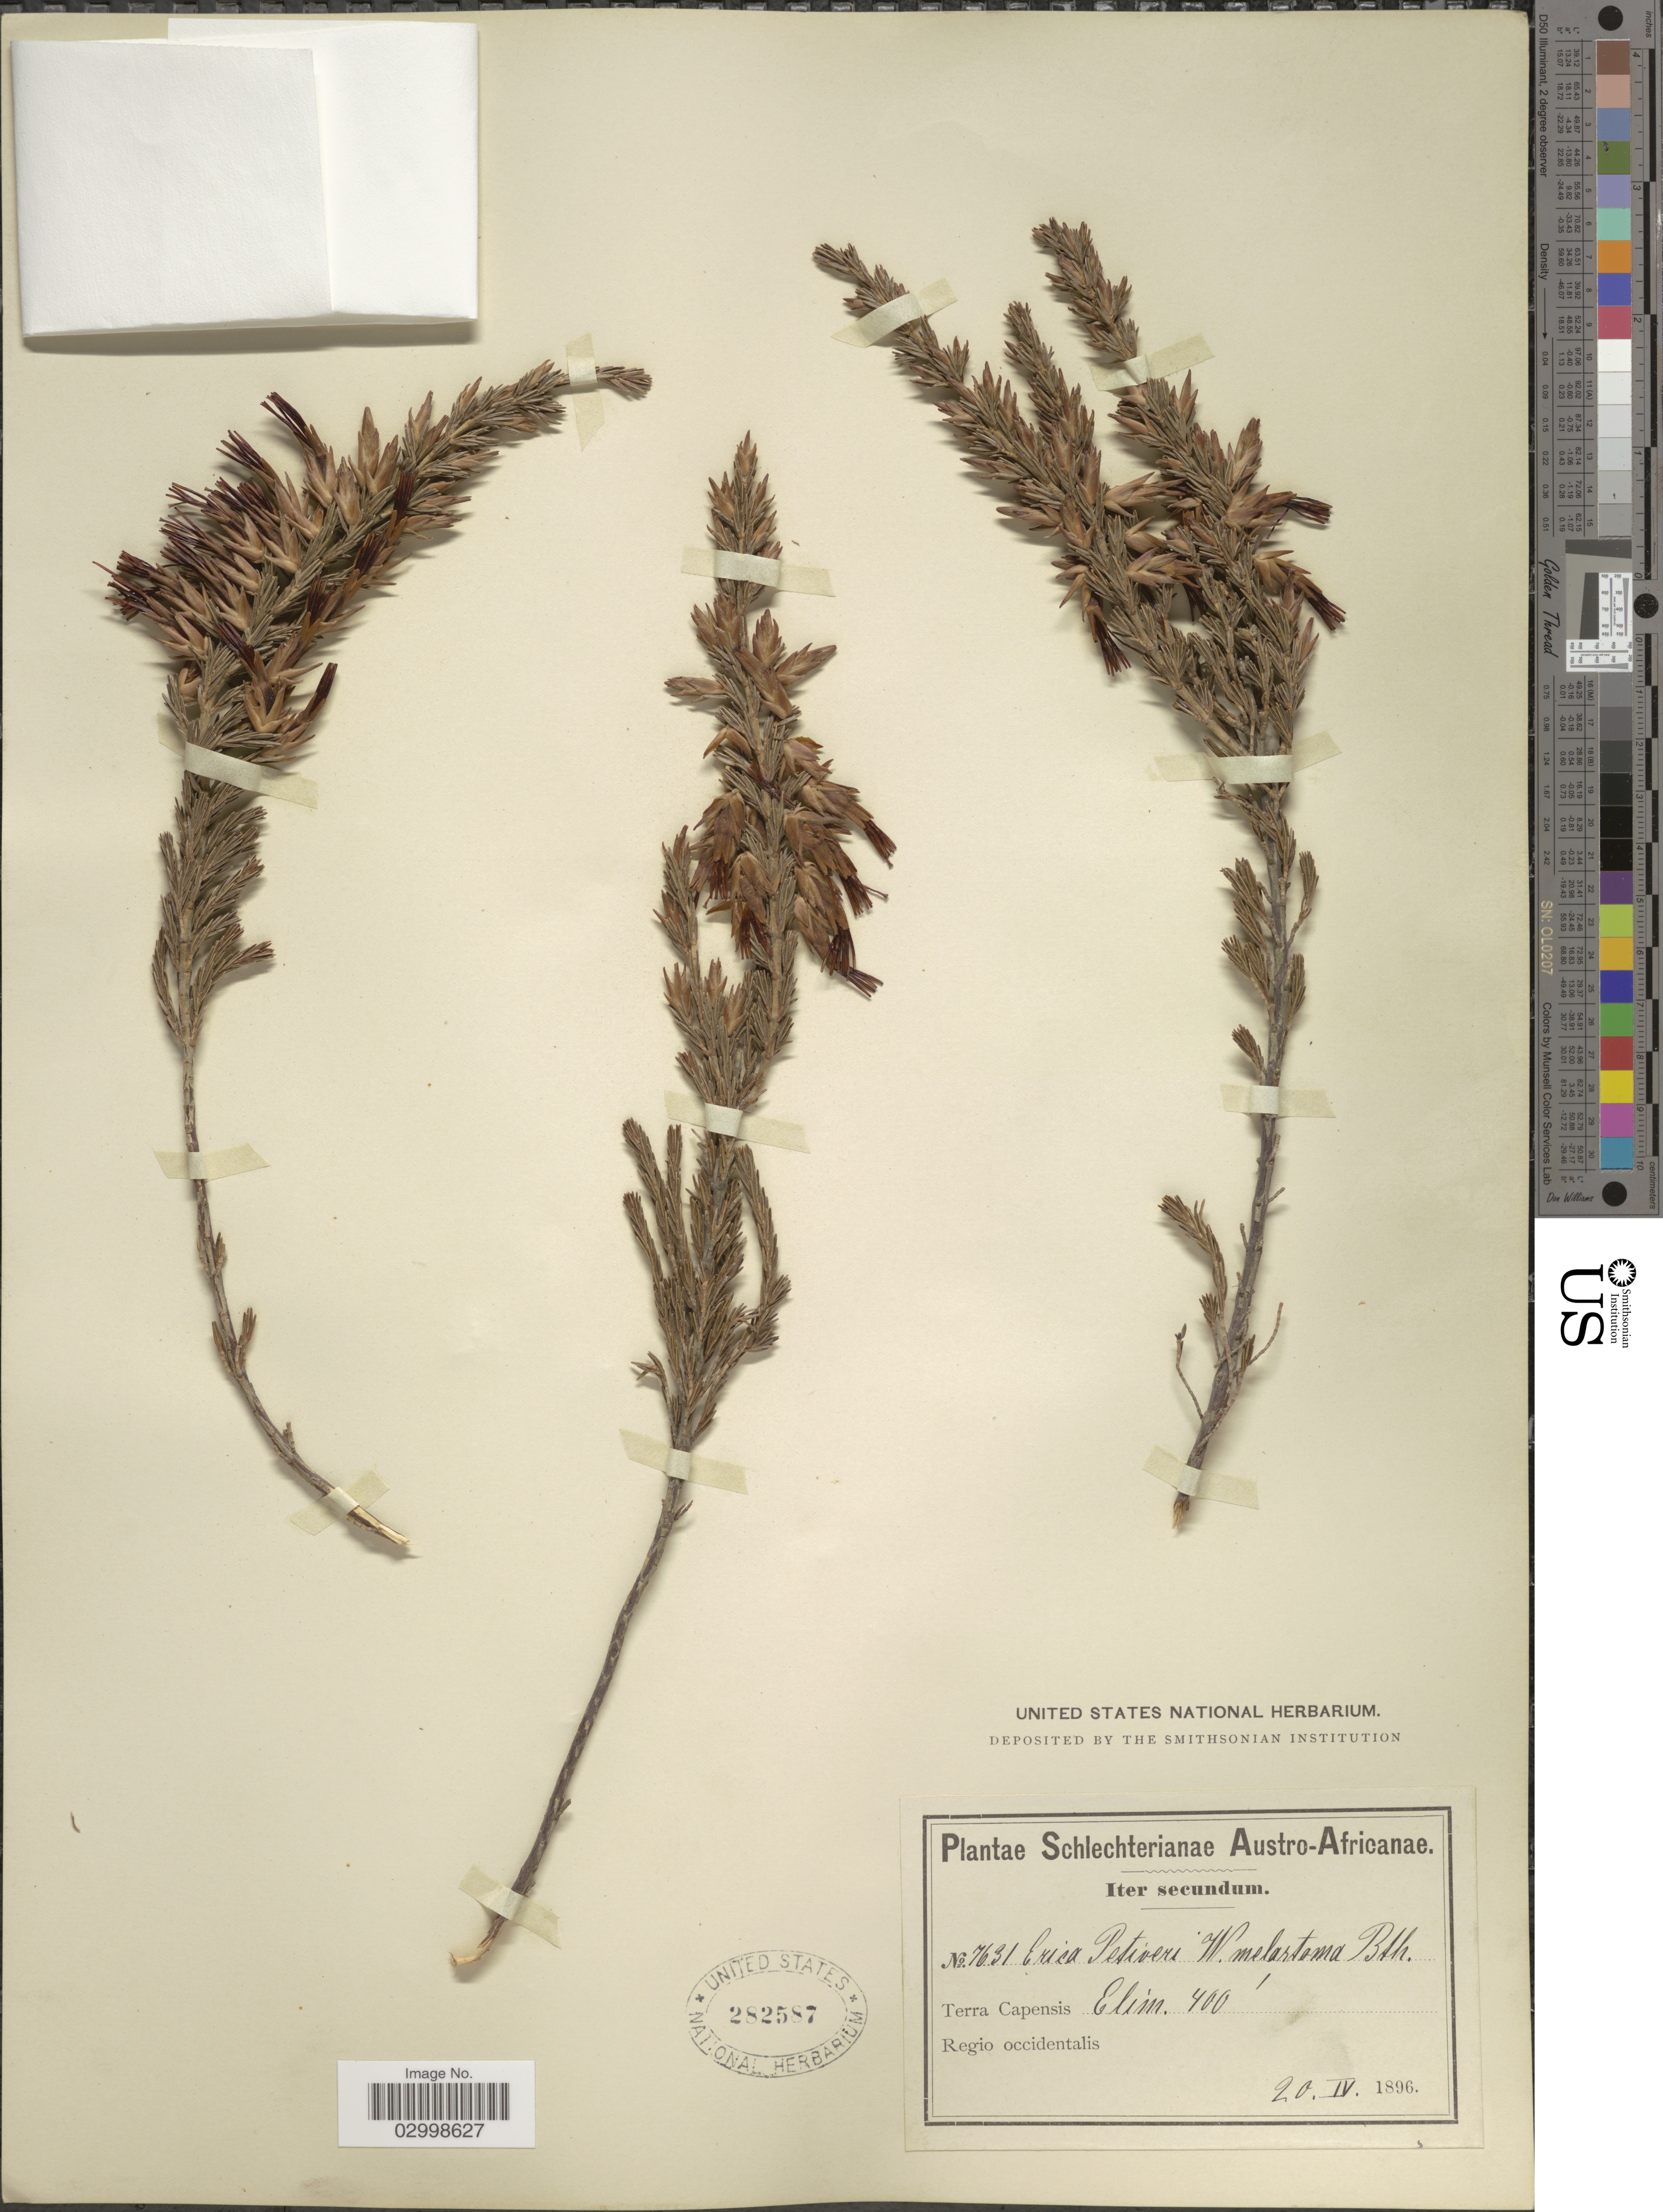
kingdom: Plantae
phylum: Tracheophyta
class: Magnoliopsida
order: Ericales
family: Ericaceae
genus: Erica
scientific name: Erica petiverii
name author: Willd.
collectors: Schlechter, --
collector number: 7631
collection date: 1896-04-20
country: South Africa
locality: Austro-Africanae, Terra Capensis, Elim, Regio occidentalis.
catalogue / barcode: US 282587